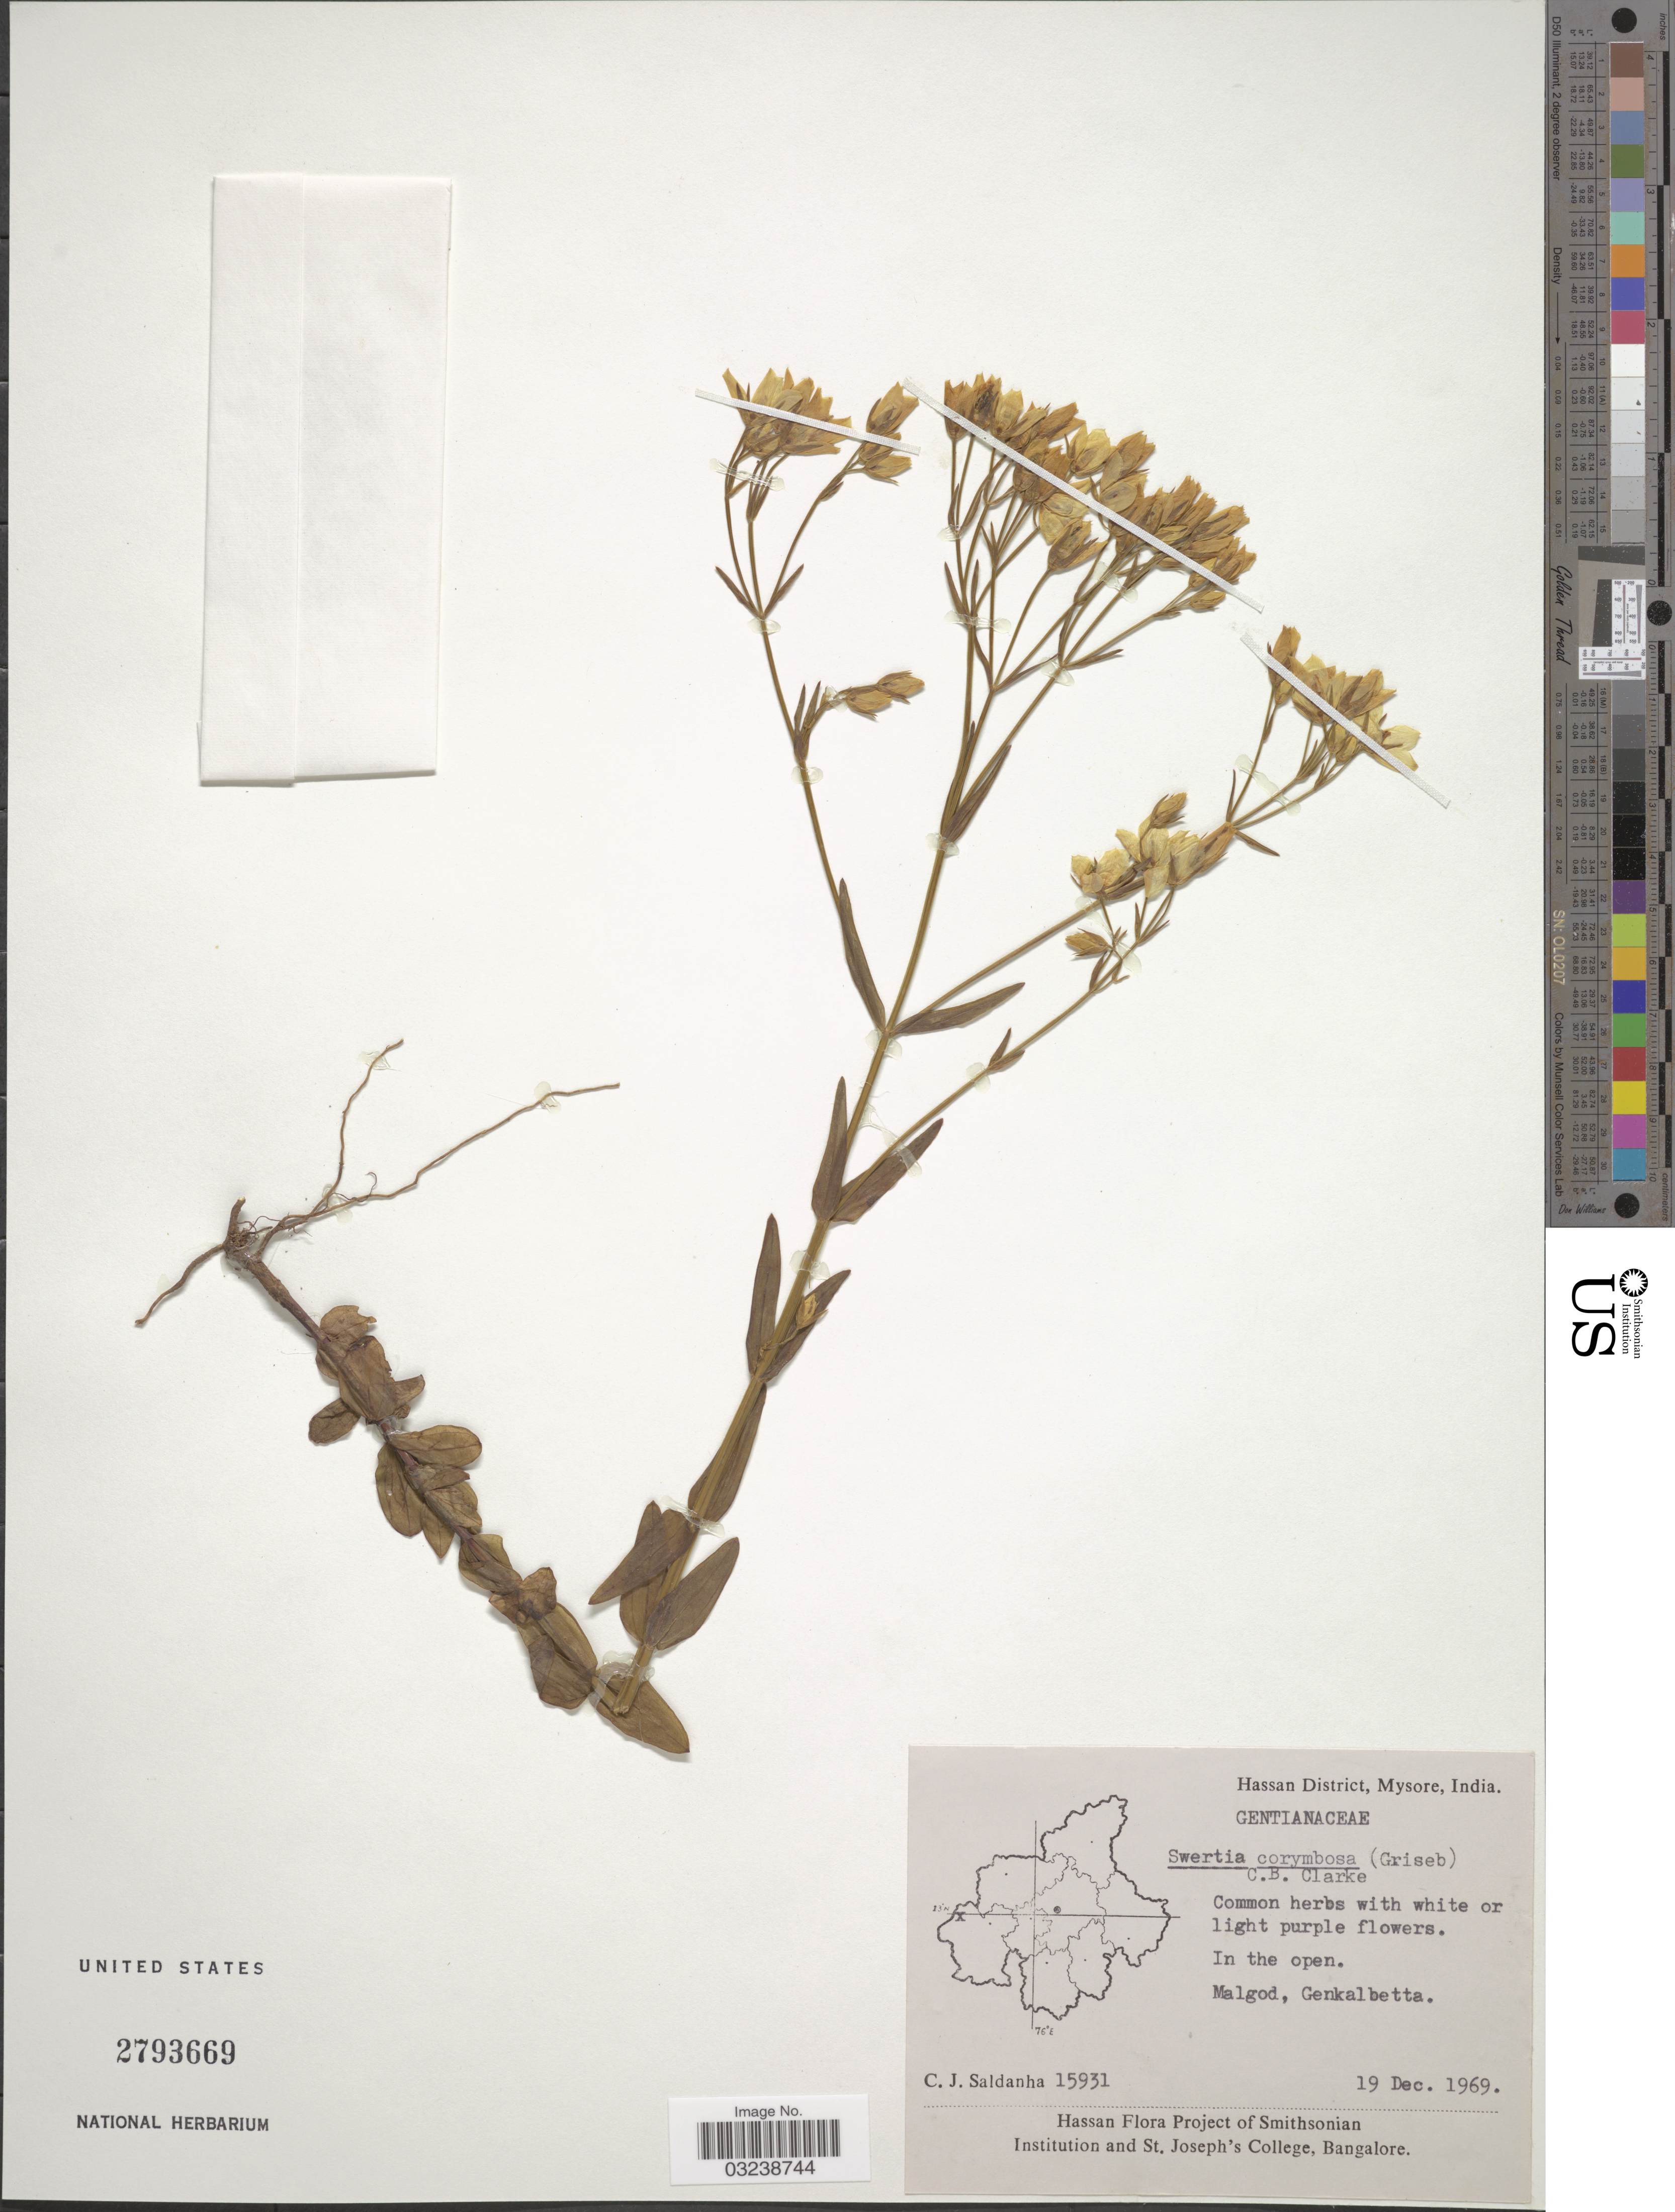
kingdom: Plantae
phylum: Tracheophyta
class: Magnoliopsida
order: Gentianales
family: Gentianaceae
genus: Swertia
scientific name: Swertia corymbosa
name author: Wight ex Griseb.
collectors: C. J. Saldanha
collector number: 15931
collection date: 1969-12-19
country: India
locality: Hassan District, Mysore. Malgod, Genkalbetta.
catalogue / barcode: US 2793669